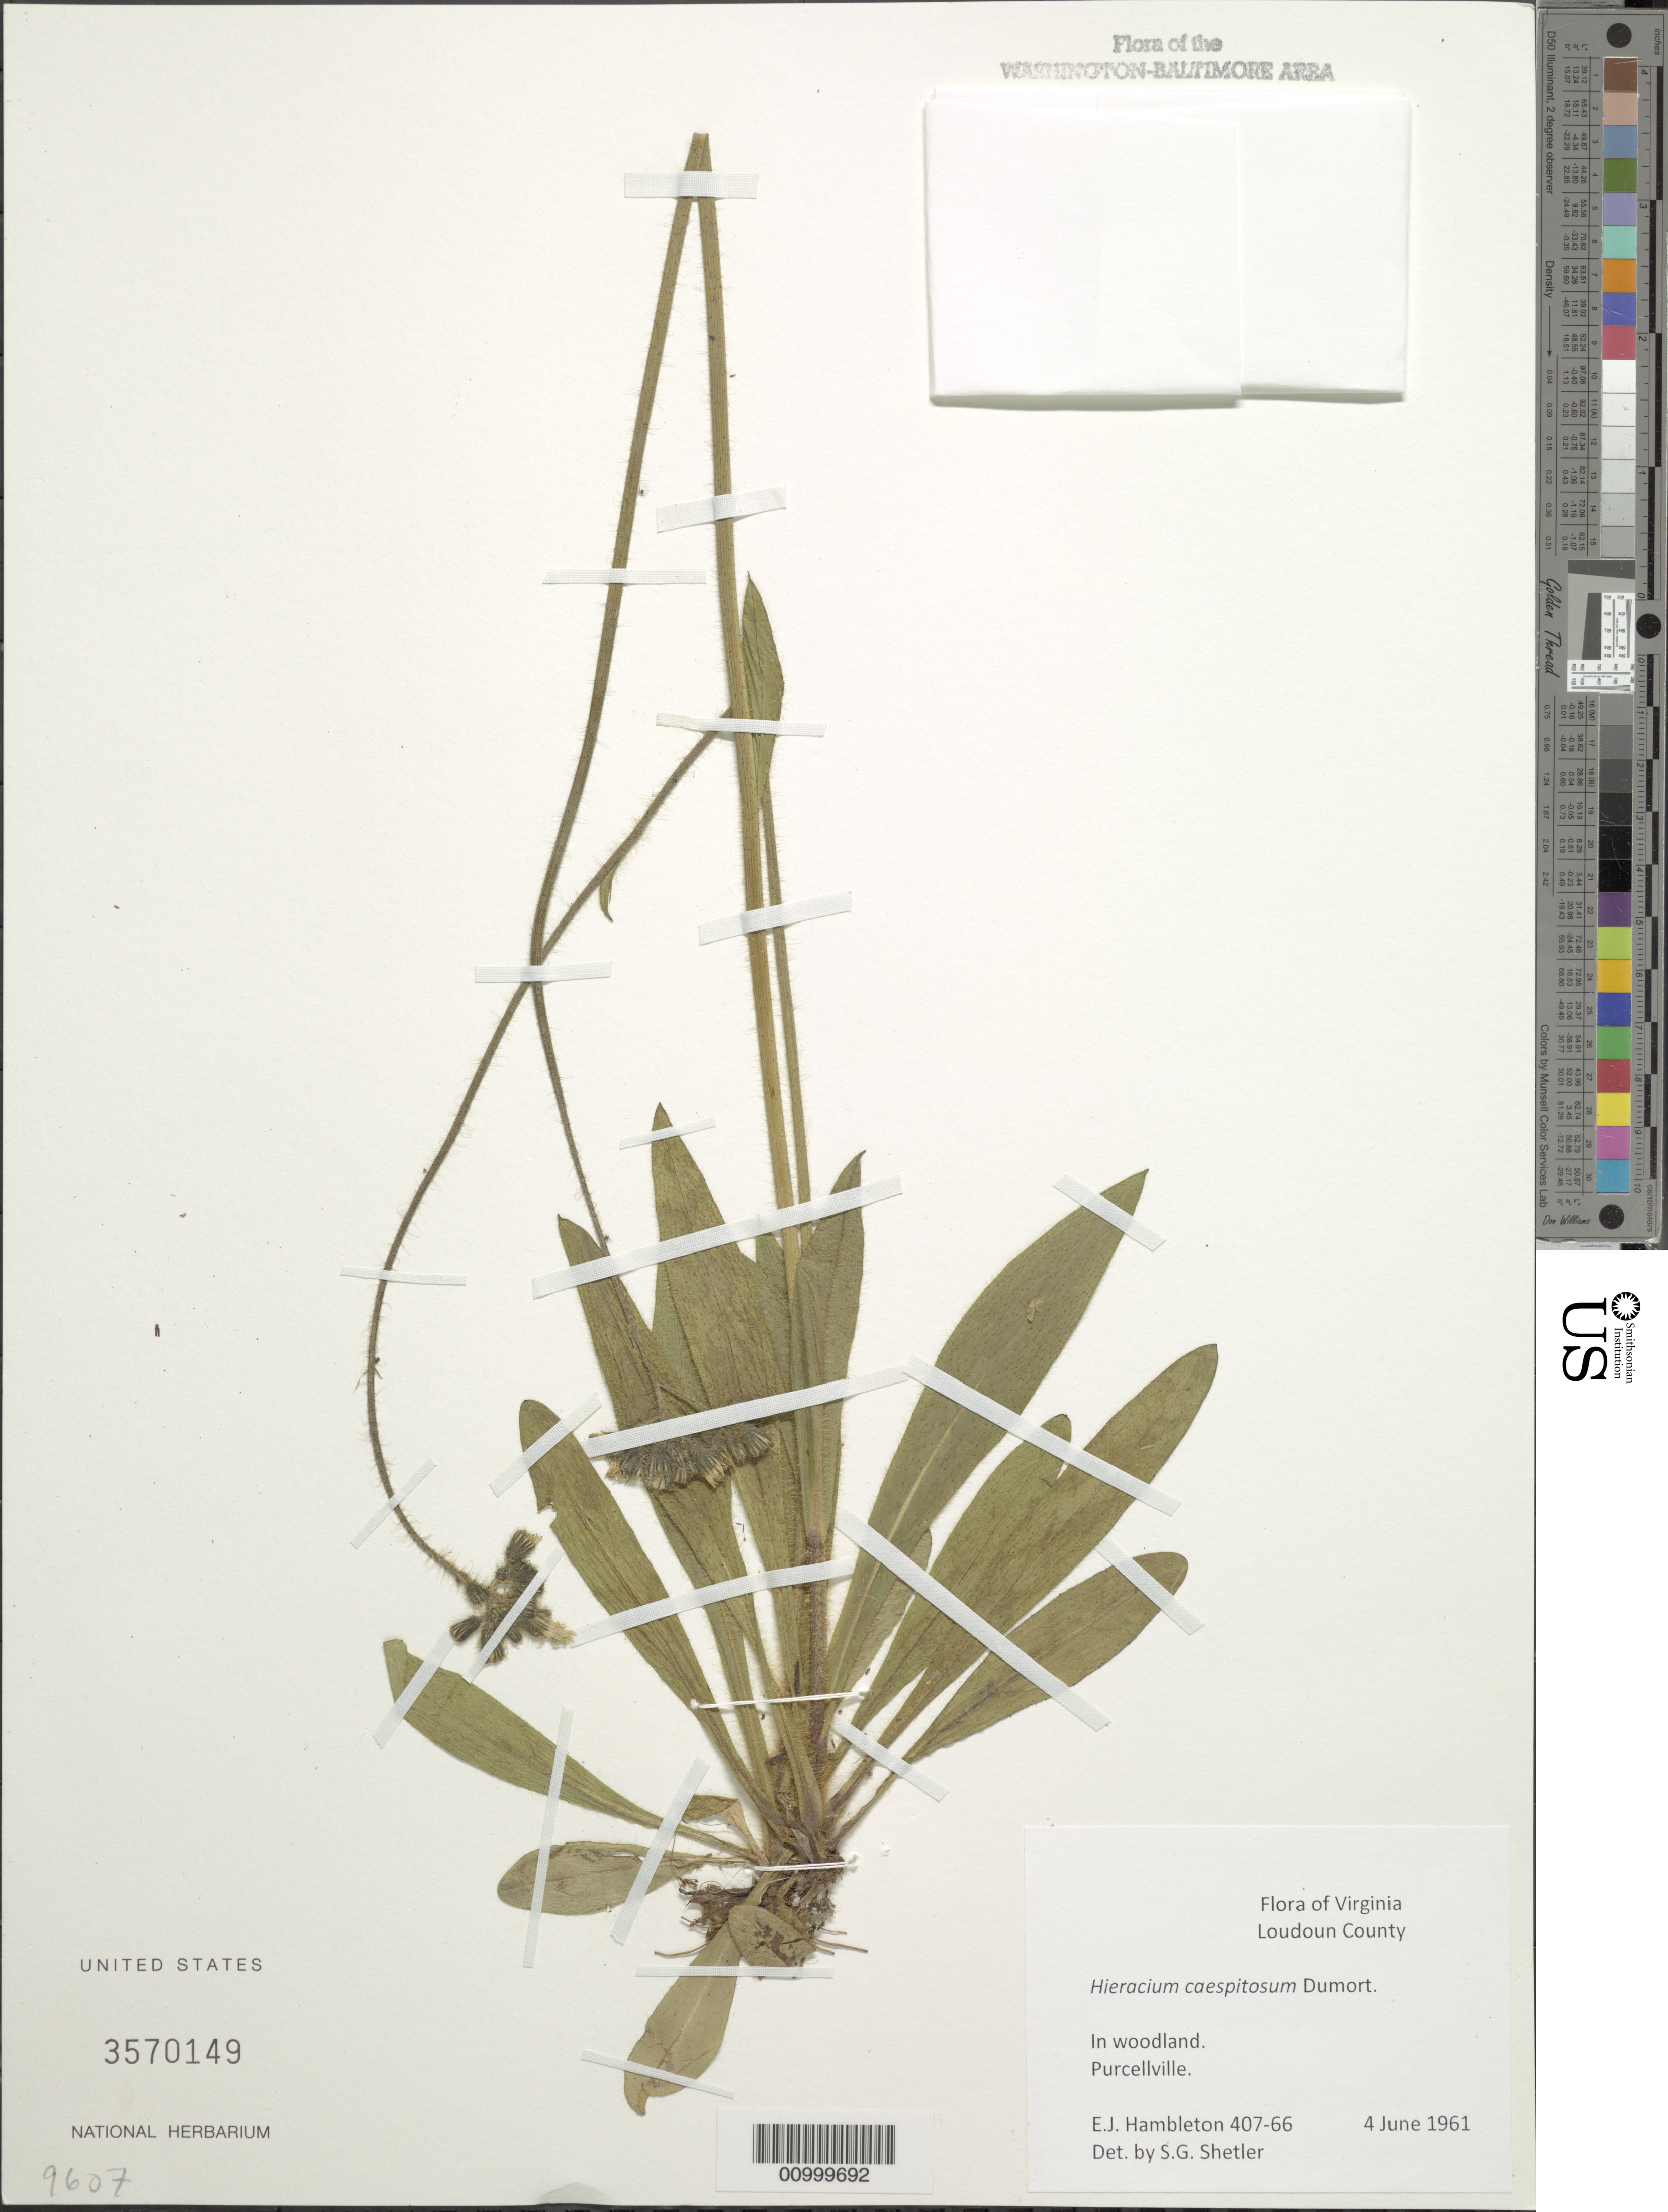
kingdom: Plantae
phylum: Tracheophyta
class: Magnoliopsida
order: Asterales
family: Asteraceae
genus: Pilosella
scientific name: Pilosella caespitosa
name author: (Dumort.) P. D. Sell & C. West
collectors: E. Hambleton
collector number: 407-66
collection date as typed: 4 June 1961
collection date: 1961-06-04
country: United States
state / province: Virginia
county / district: Loudoun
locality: Purcellville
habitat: in woodland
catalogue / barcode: US 3570149